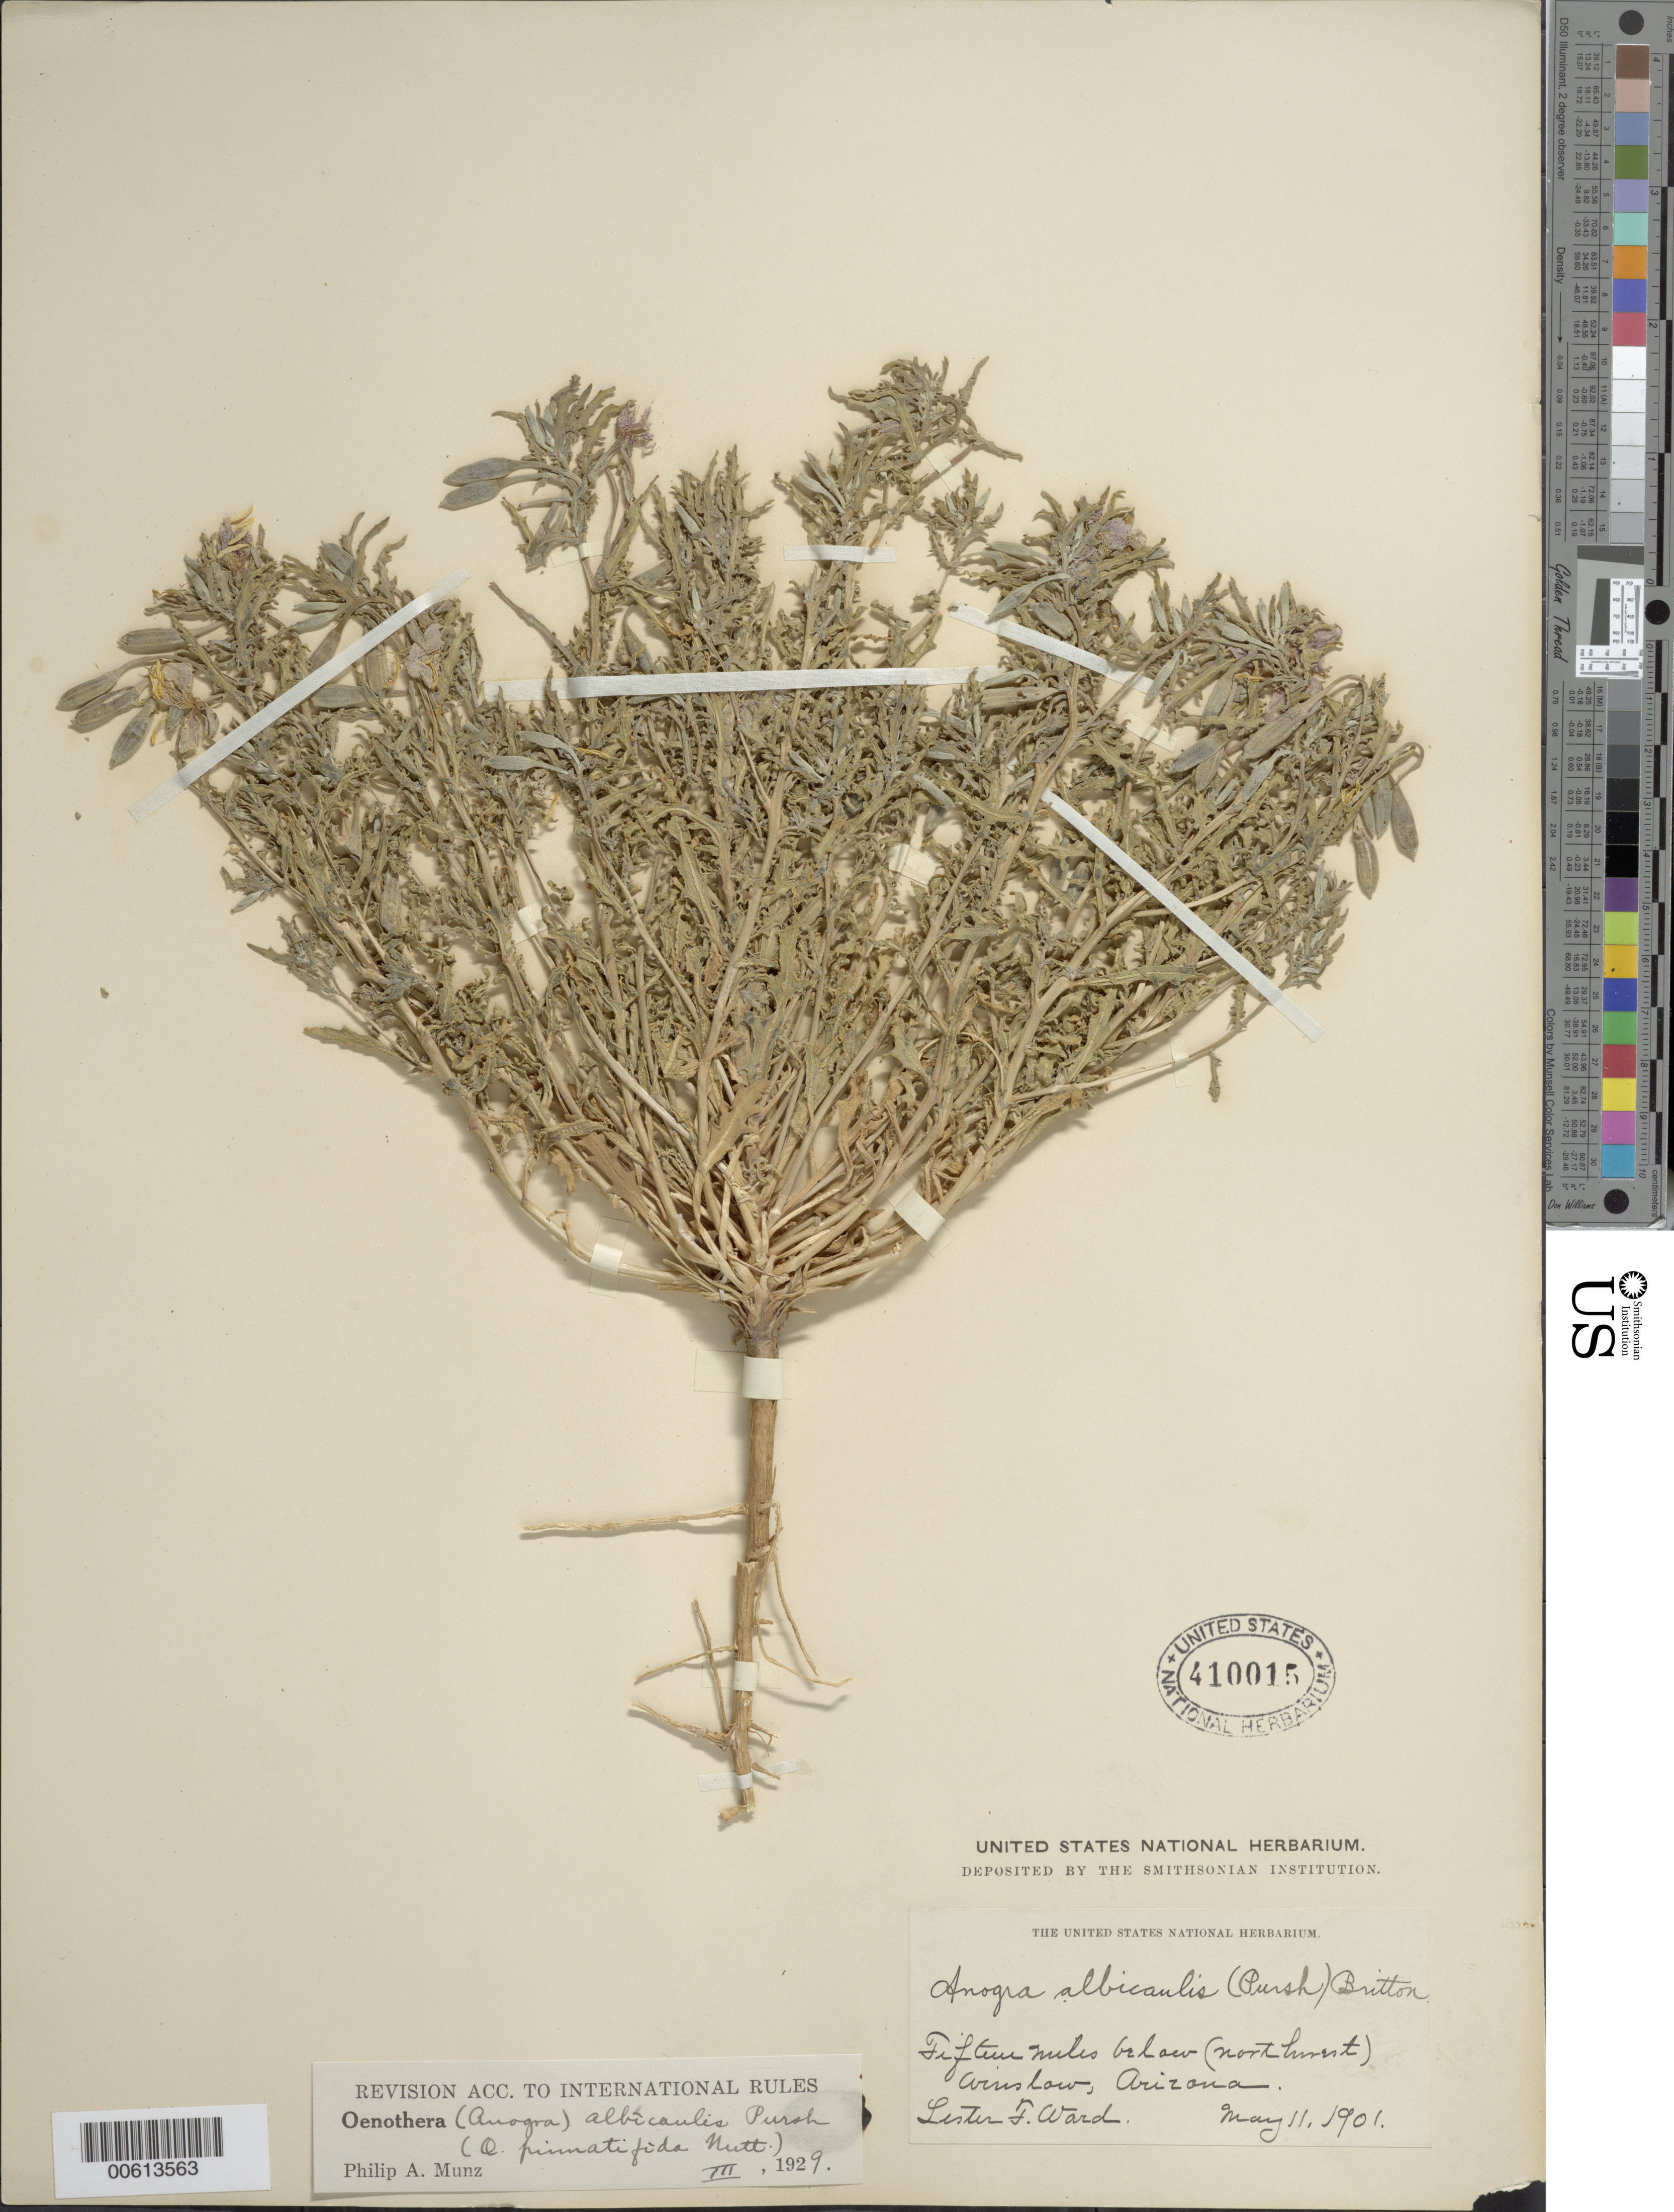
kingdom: Plantae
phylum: Tracheophyta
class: Magnoliopsida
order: Myrtales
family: Onagraceae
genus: Oenothera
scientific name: Oenothera albicaulis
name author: Pursh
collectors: L. F. Ward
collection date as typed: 11 May 1901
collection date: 1901-05-11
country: United States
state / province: Arizona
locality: NW of Winslow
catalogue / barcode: US 410015